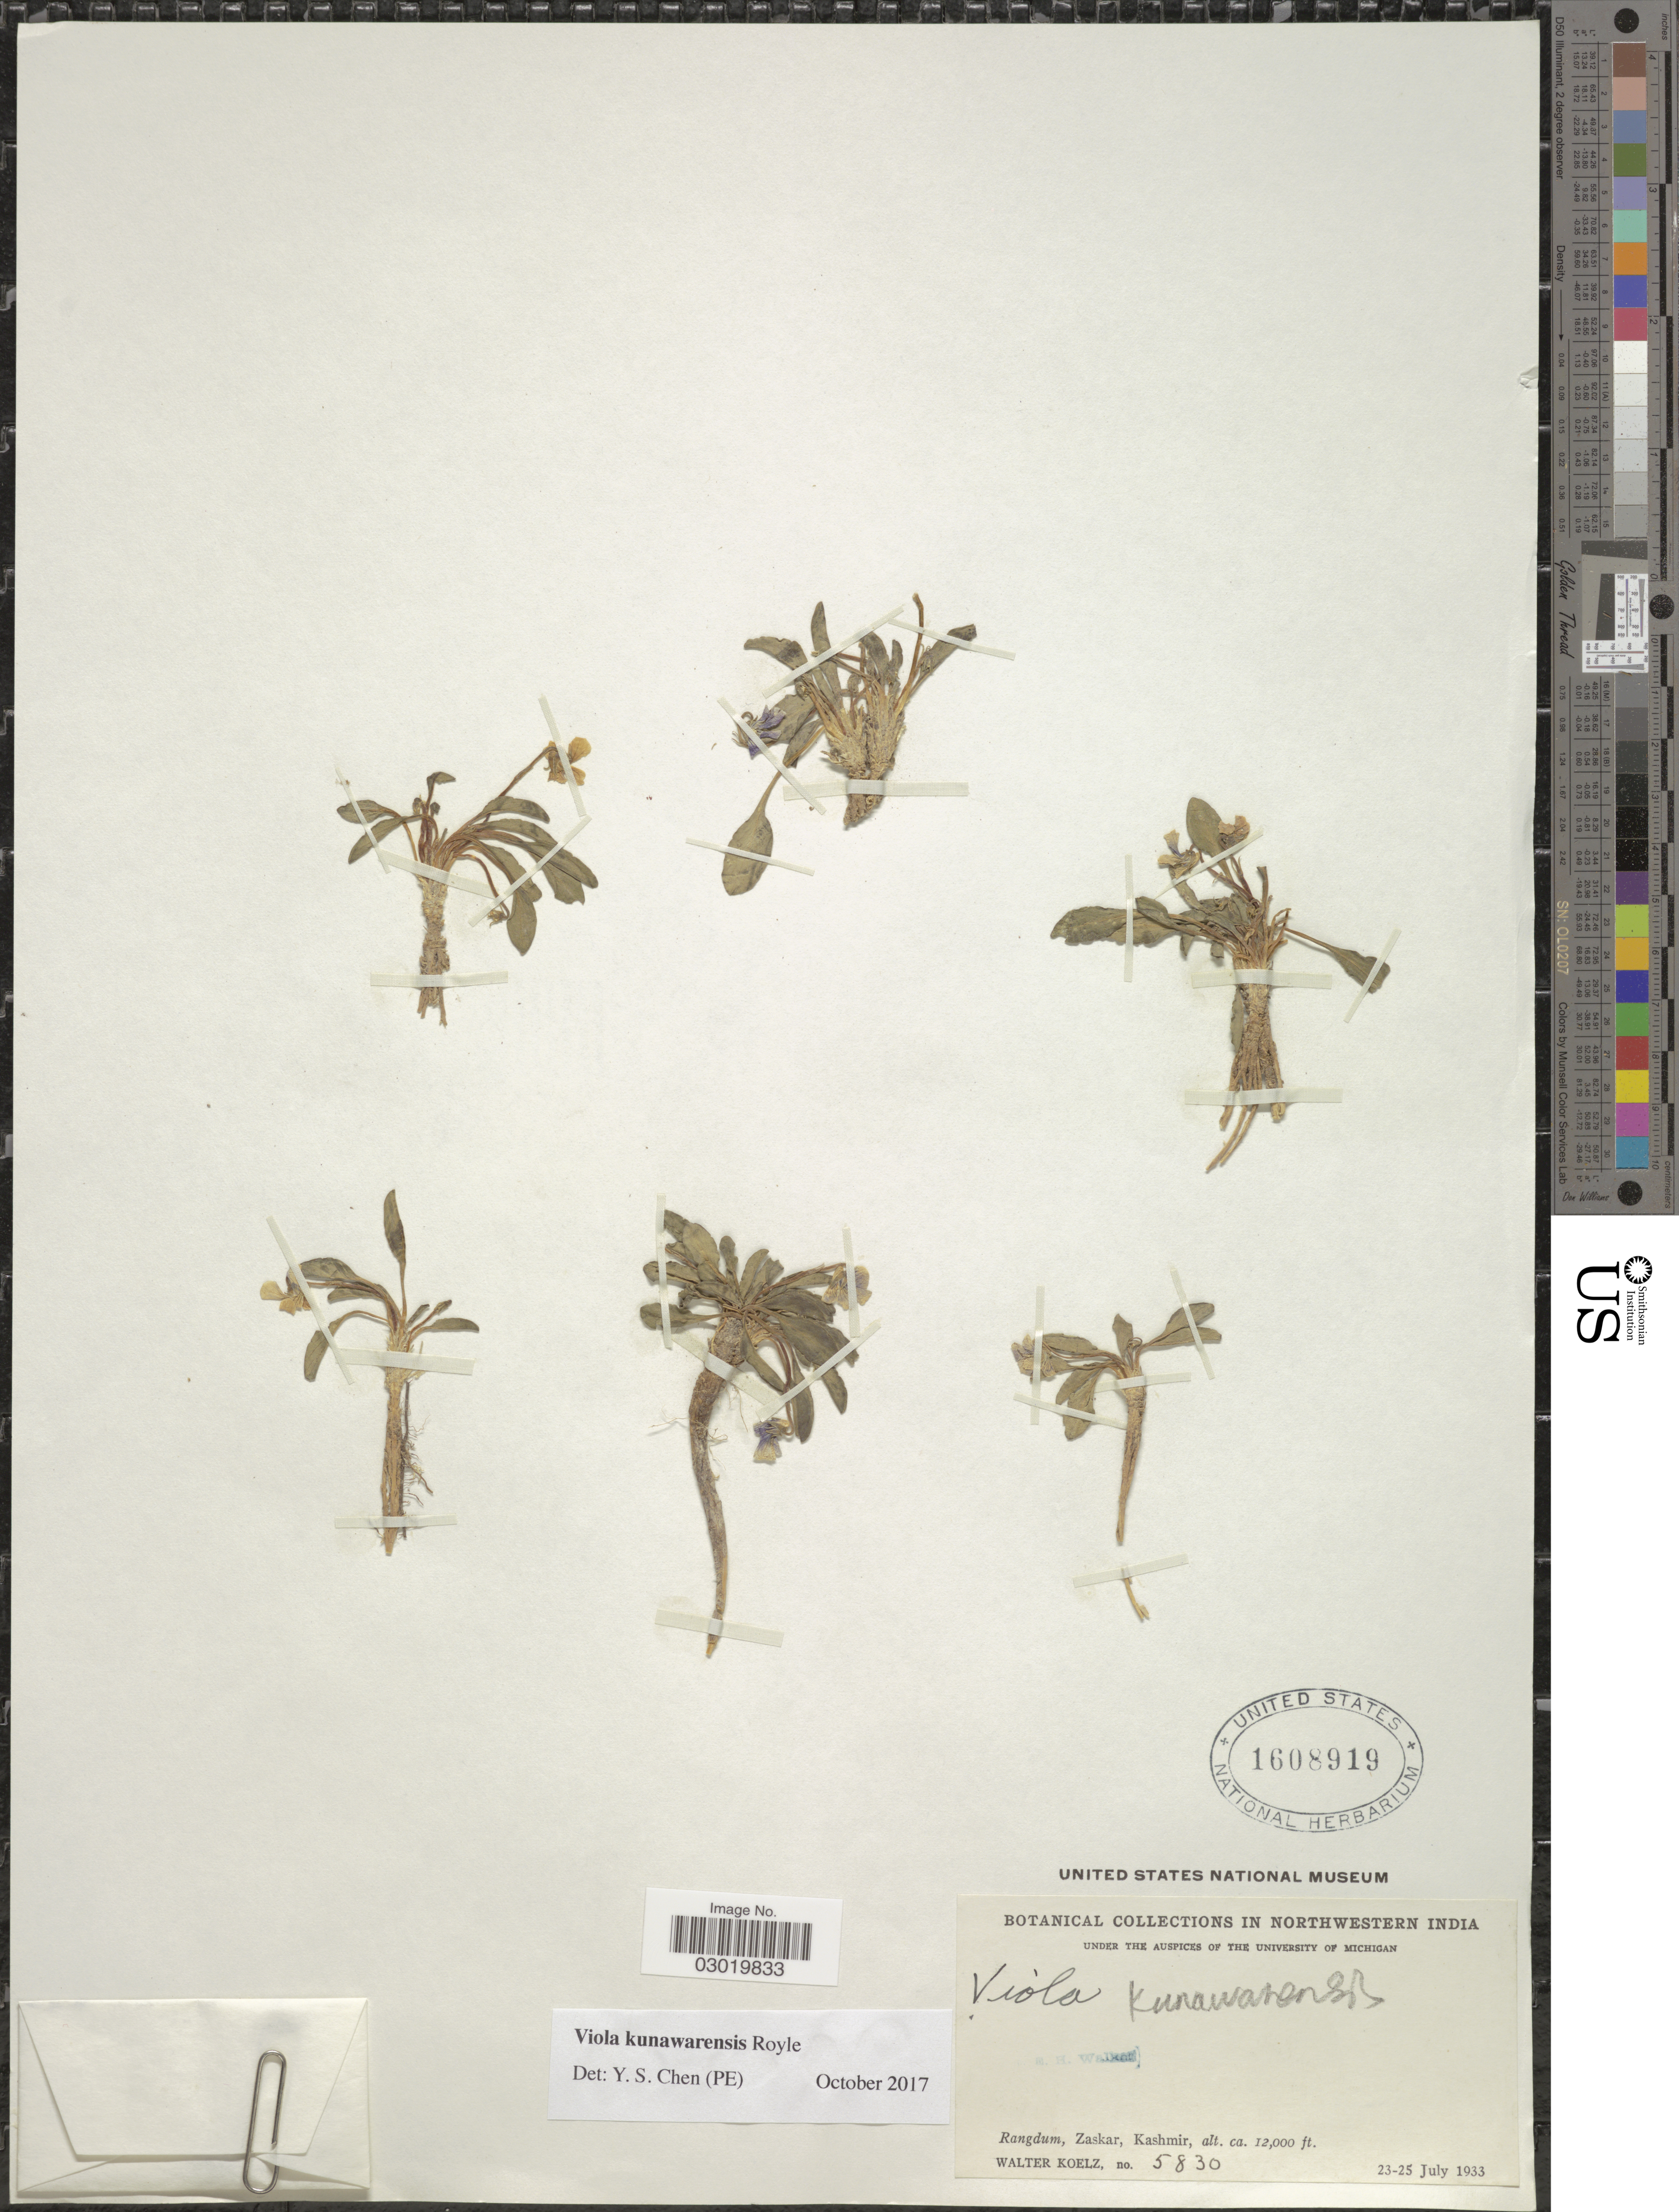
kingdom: Plantae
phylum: Tracheophyta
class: Magnoliopsida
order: Malpighiales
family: Violaceae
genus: Viola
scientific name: Viola kunawurensis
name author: Royle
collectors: W. N. Koelz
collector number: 5830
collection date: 1933-07-23/1933-07-25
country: India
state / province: Jammu and Kashmir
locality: Northwestern India. Rangdum, Zaskar, Kashmir.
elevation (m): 3658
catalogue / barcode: US 1608919